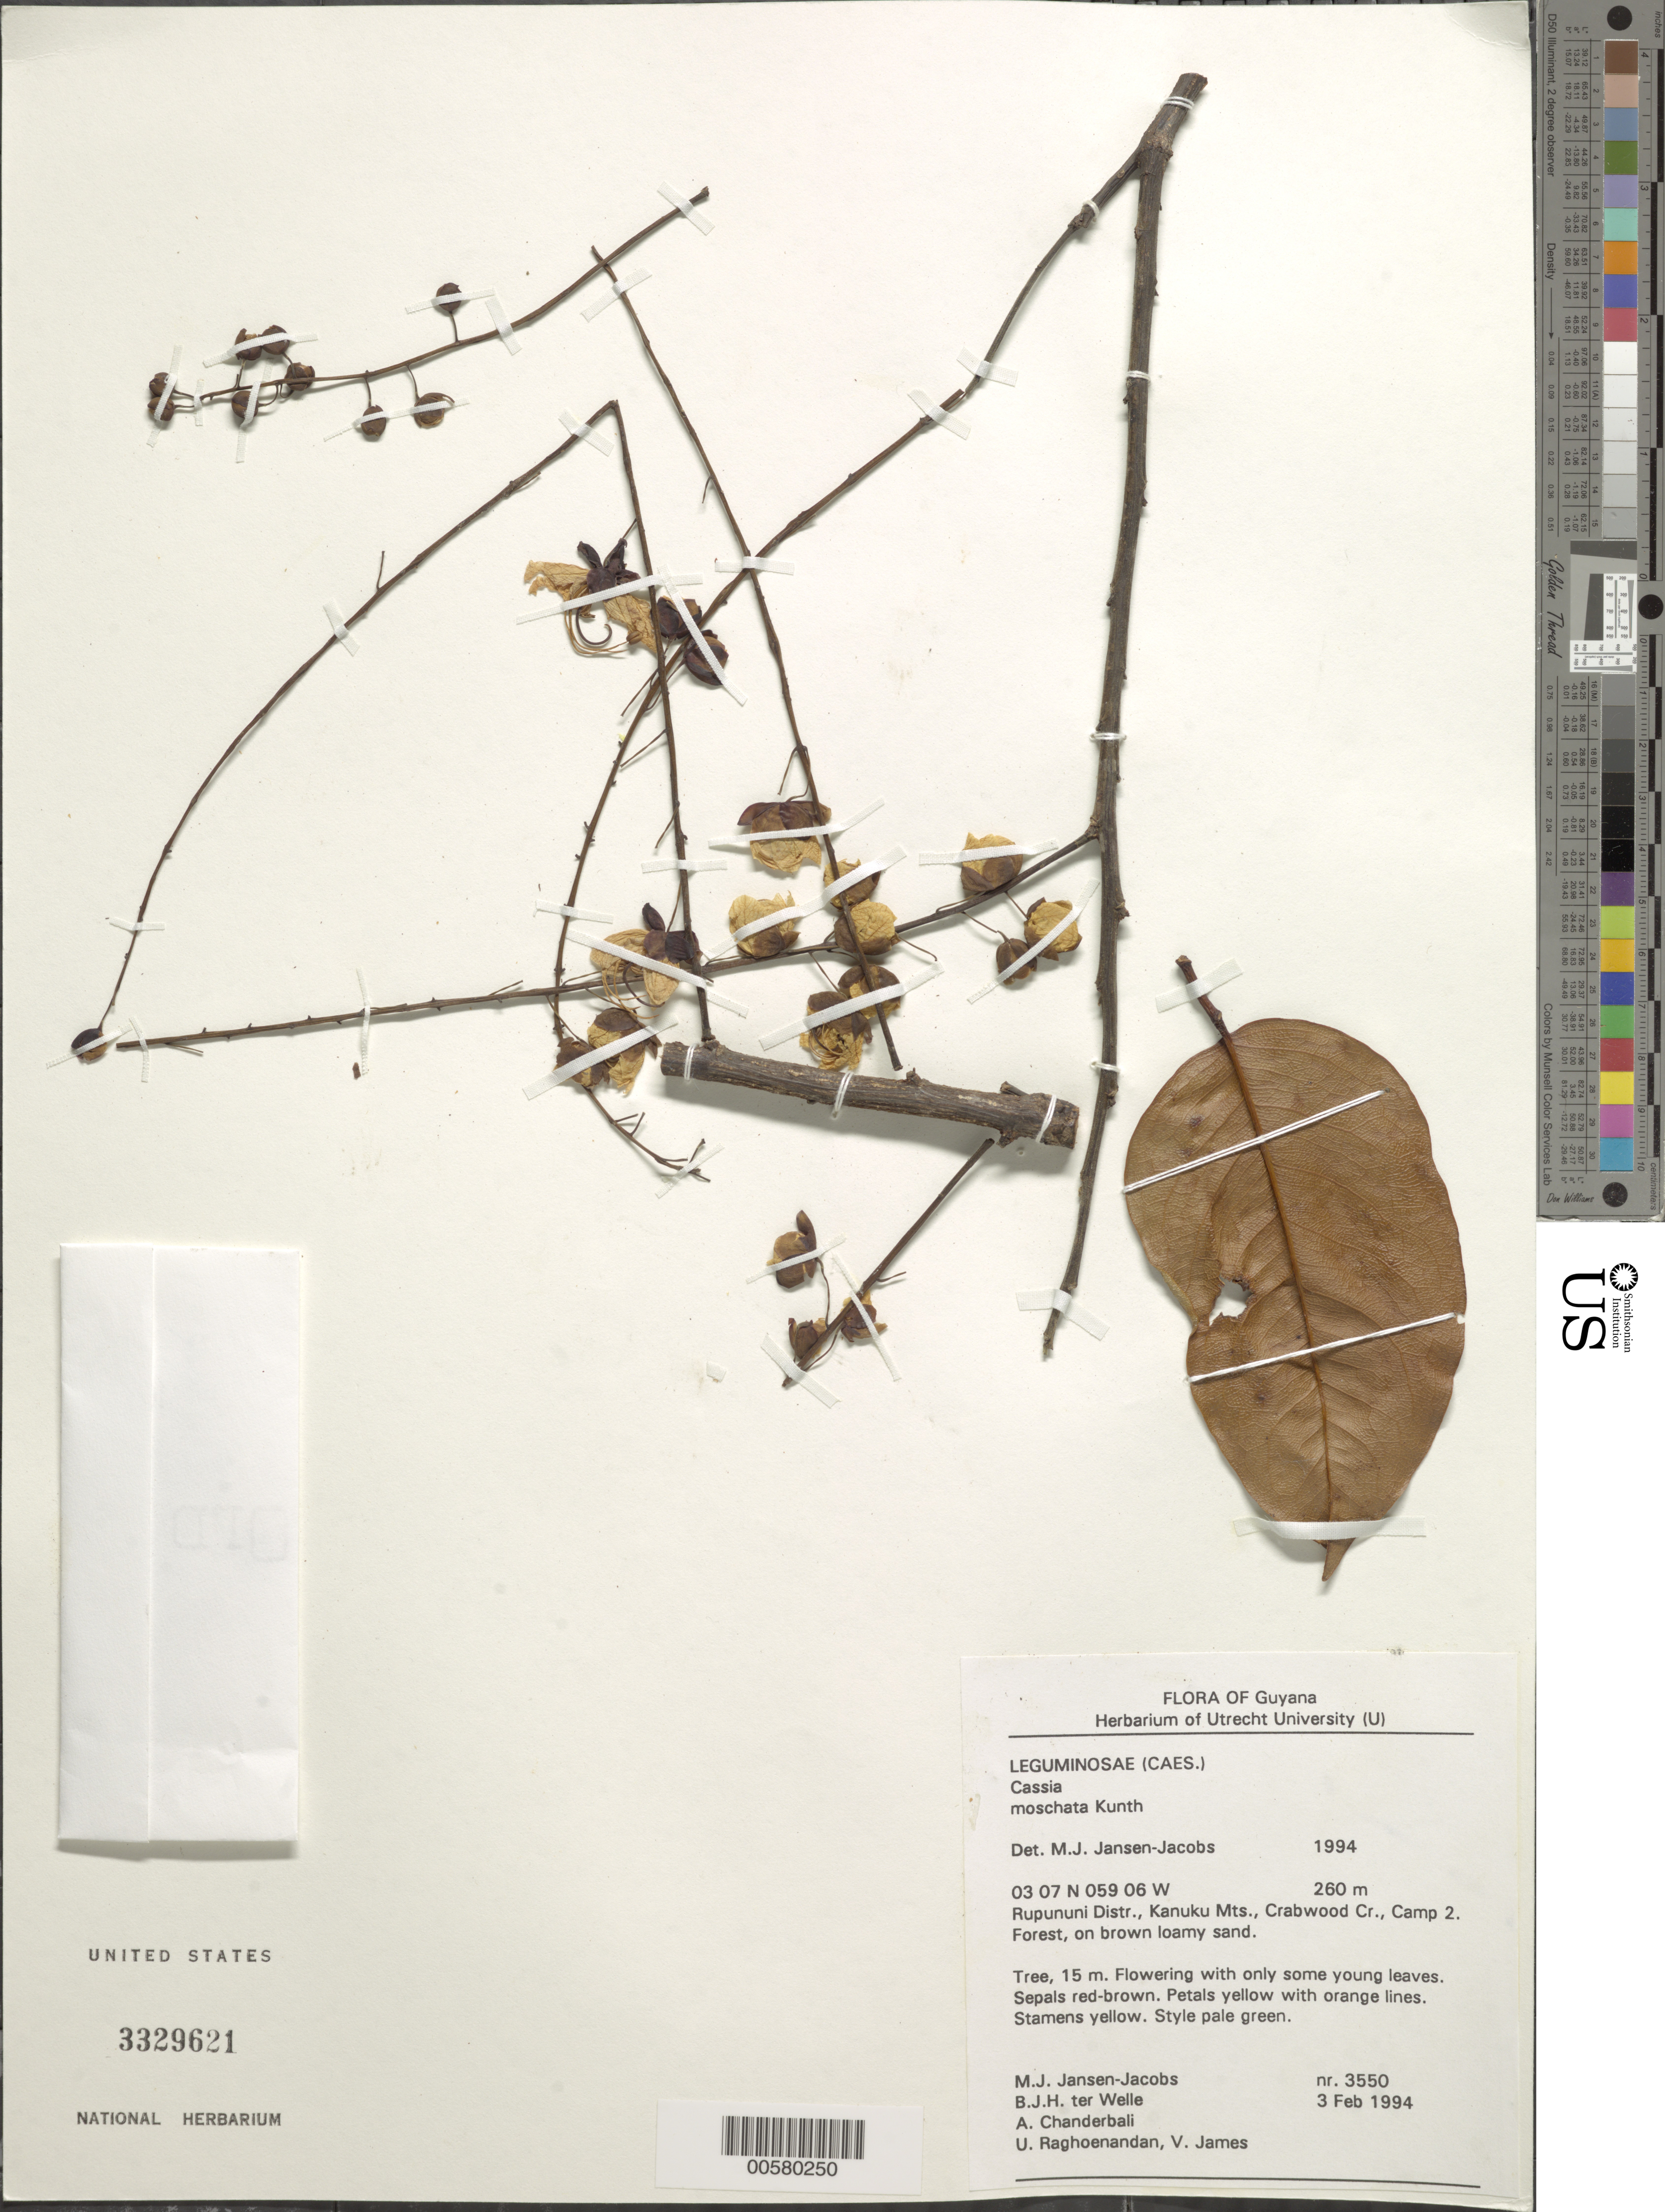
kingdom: Plantae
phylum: Tracheophyta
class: Magnoliopsida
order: Fabales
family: Fabaceae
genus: Cassia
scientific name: Cassia moschata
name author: Kunth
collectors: M. J. Jansen-Jacobs, B. Welle, A. S. Chanderbali, U. Raghoenandan & V. James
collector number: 3550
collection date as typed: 03 Feb 1994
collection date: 1994-02-03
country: Guyana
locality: Rupununi dist., kanuku mts, crabwood creek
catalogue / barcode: US 3329621